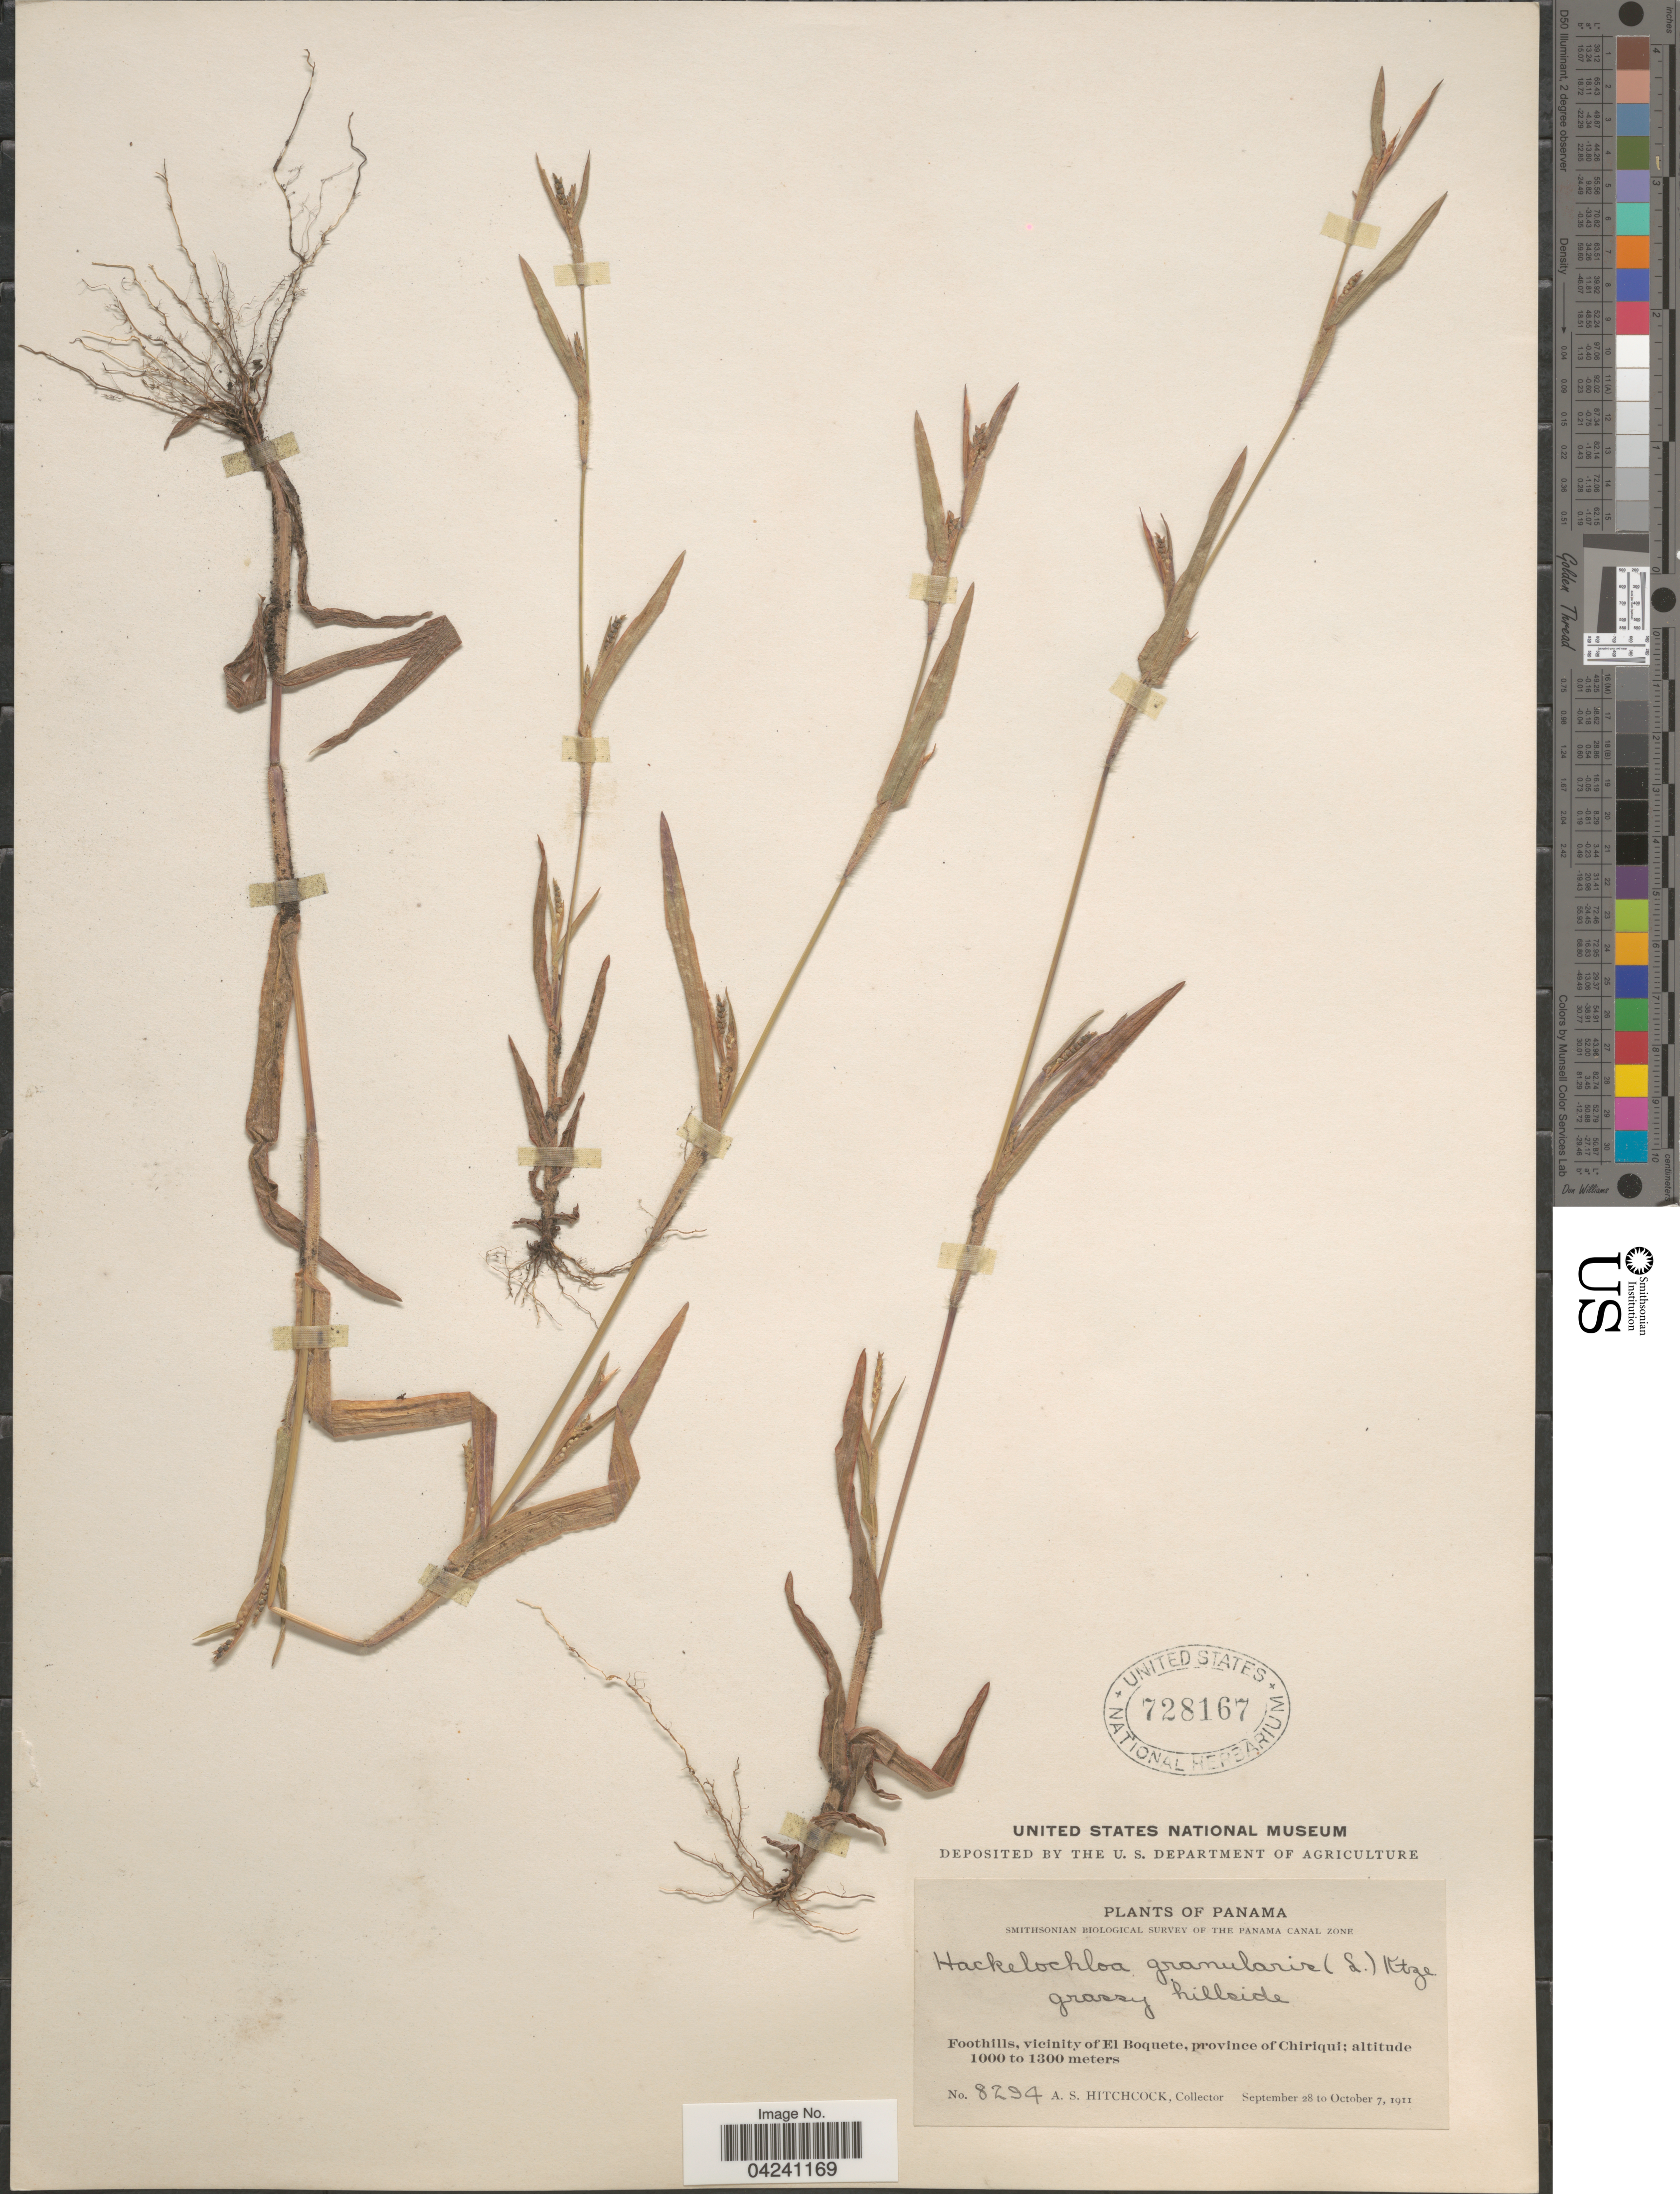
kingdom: Plantae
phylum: Tracheophyta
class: Liliopsida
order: Poales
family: Poaceae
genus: Hackelochloa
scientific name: Hackelochloa granularis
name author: (L.) Kuntze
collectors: A. S. Hitchcock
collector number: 8294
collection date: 1911-09-28/1911-10-07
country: Panama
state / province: Chiriqui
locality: Smithsonian Biological Survey of the Panama Canal Zone. Foothills, vicinity of El Boquete.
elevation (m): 1000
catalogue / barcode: US 728167